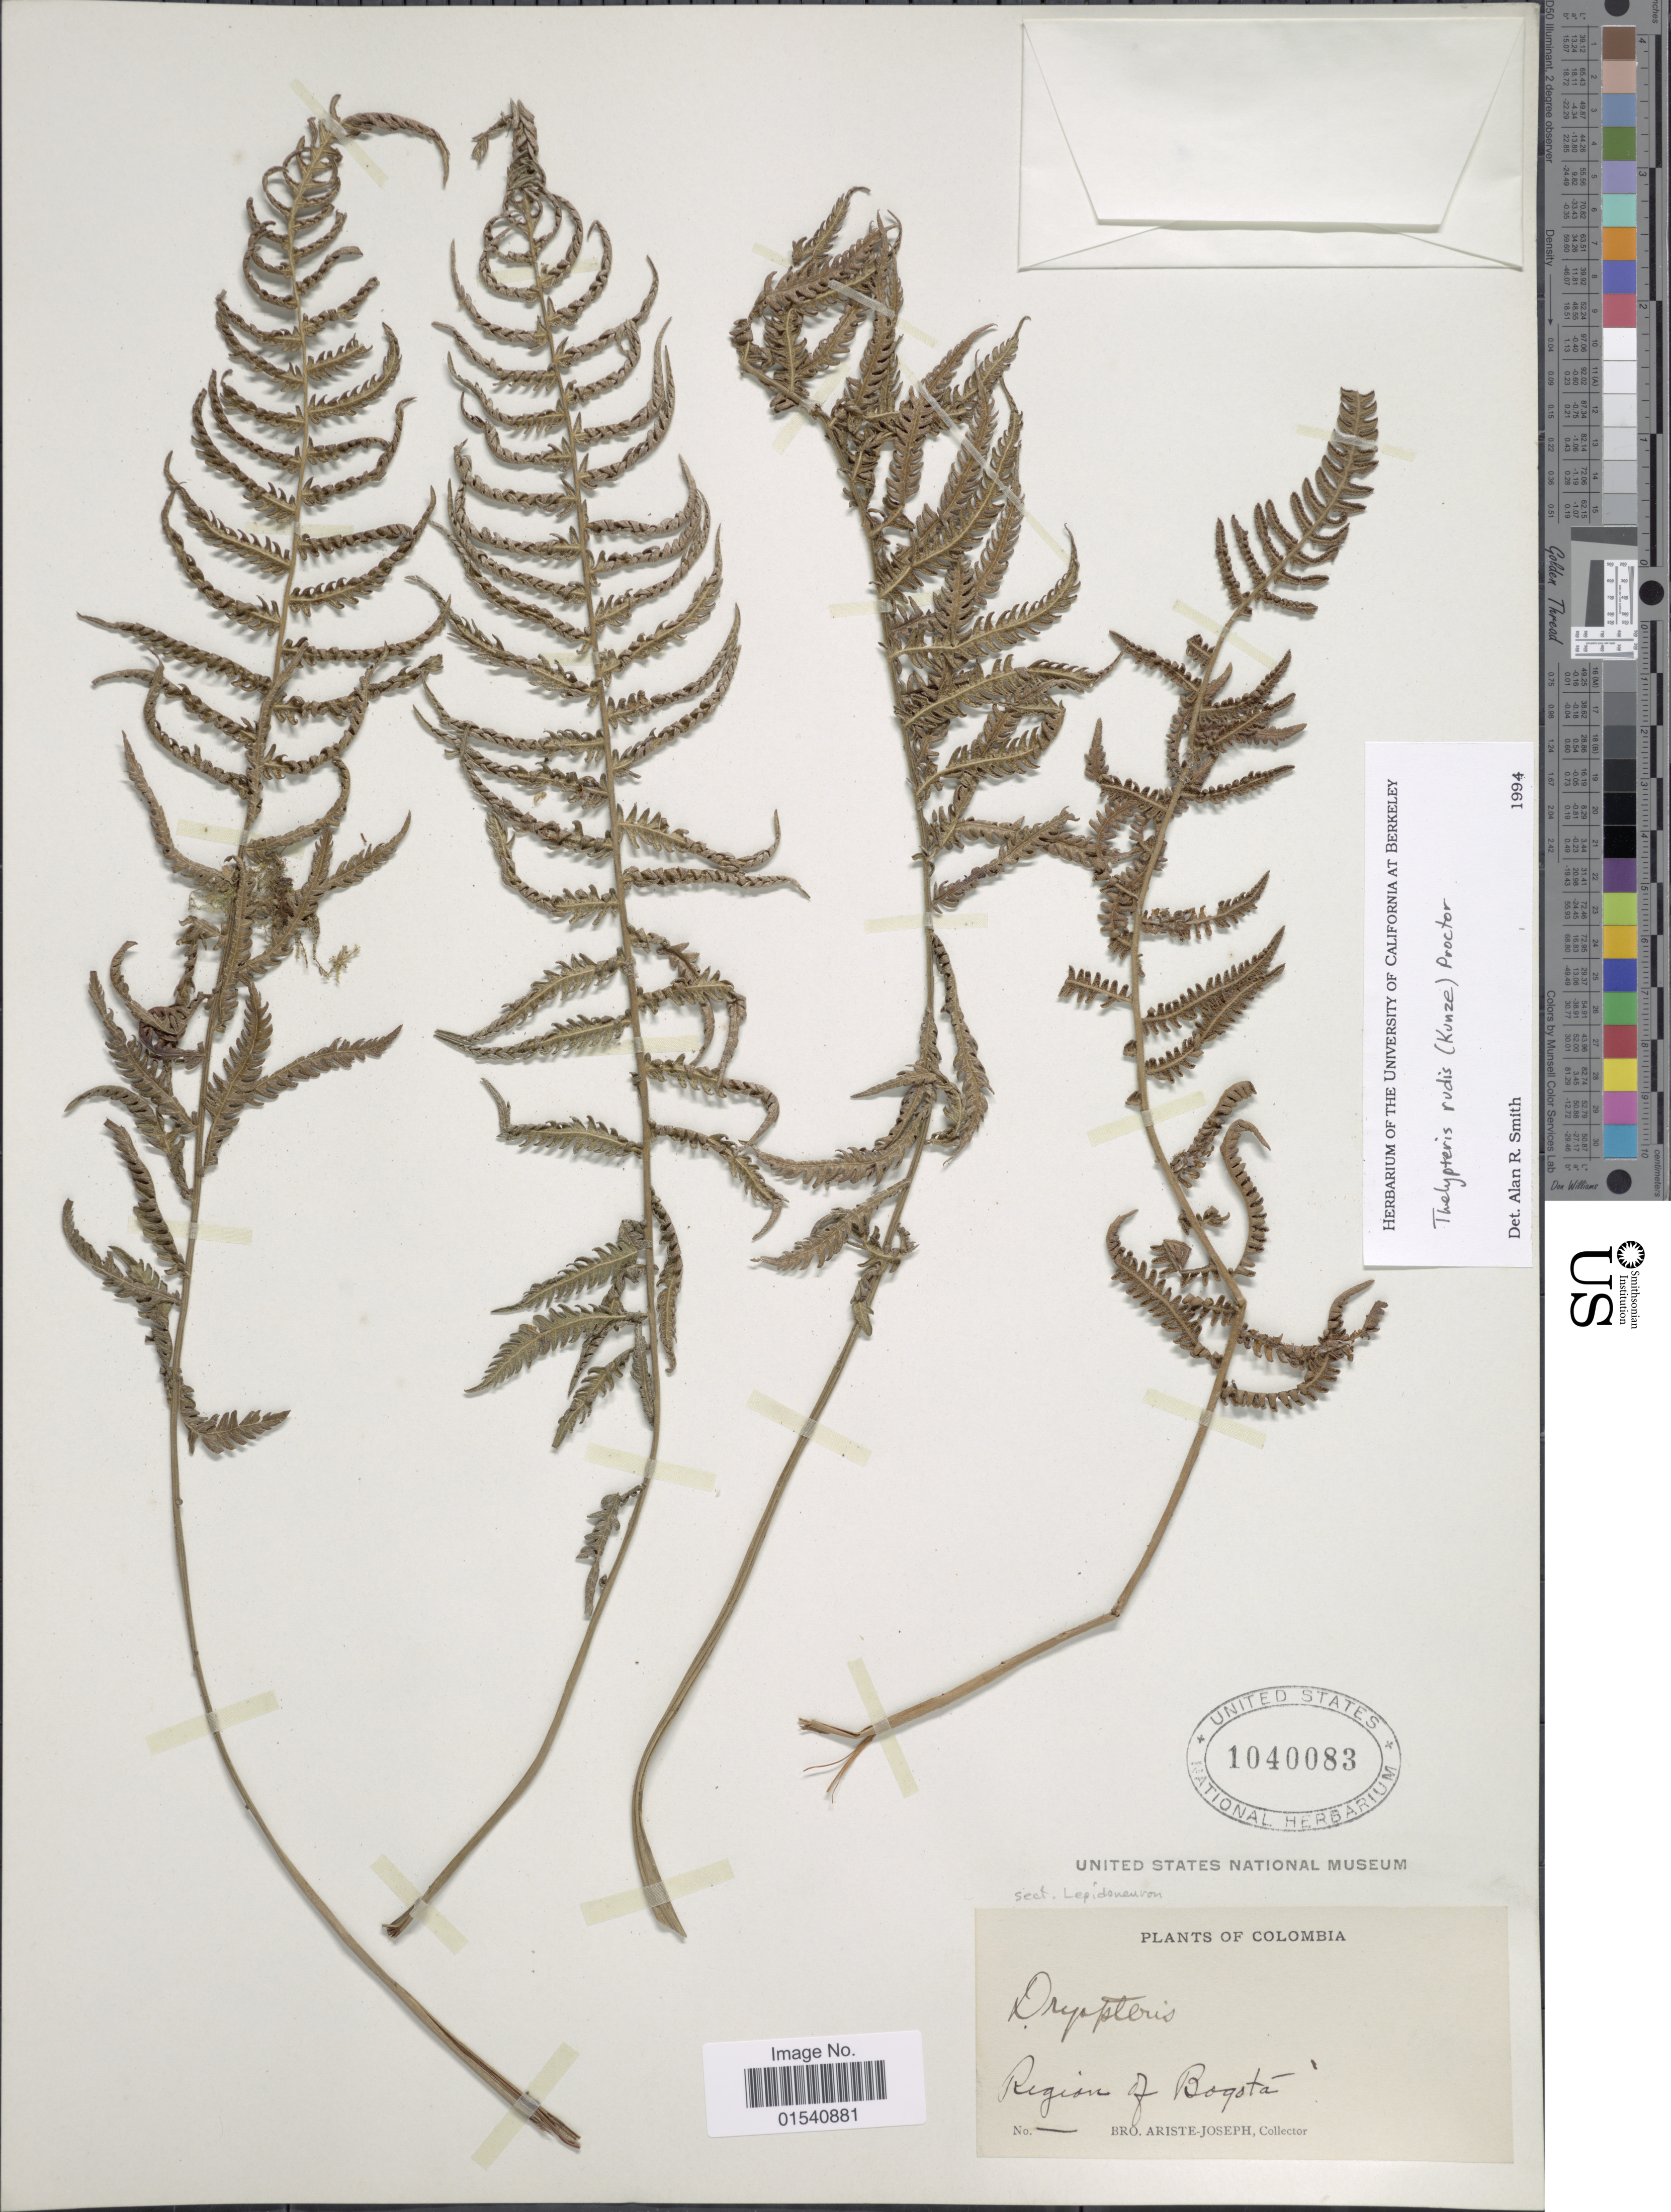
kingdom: Plantae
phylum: Tracheophyta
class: Polypodiopsida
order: Polypodiales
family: Thelypteridaceae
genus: Amauropelta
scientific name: Amauropelta rudis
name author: (Kunze) Pic. Serm.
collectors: Bro. Ariste-Joseph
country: Colombia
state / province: Bogota D.C.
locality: Region of Bogotá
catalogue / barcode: US 1040083